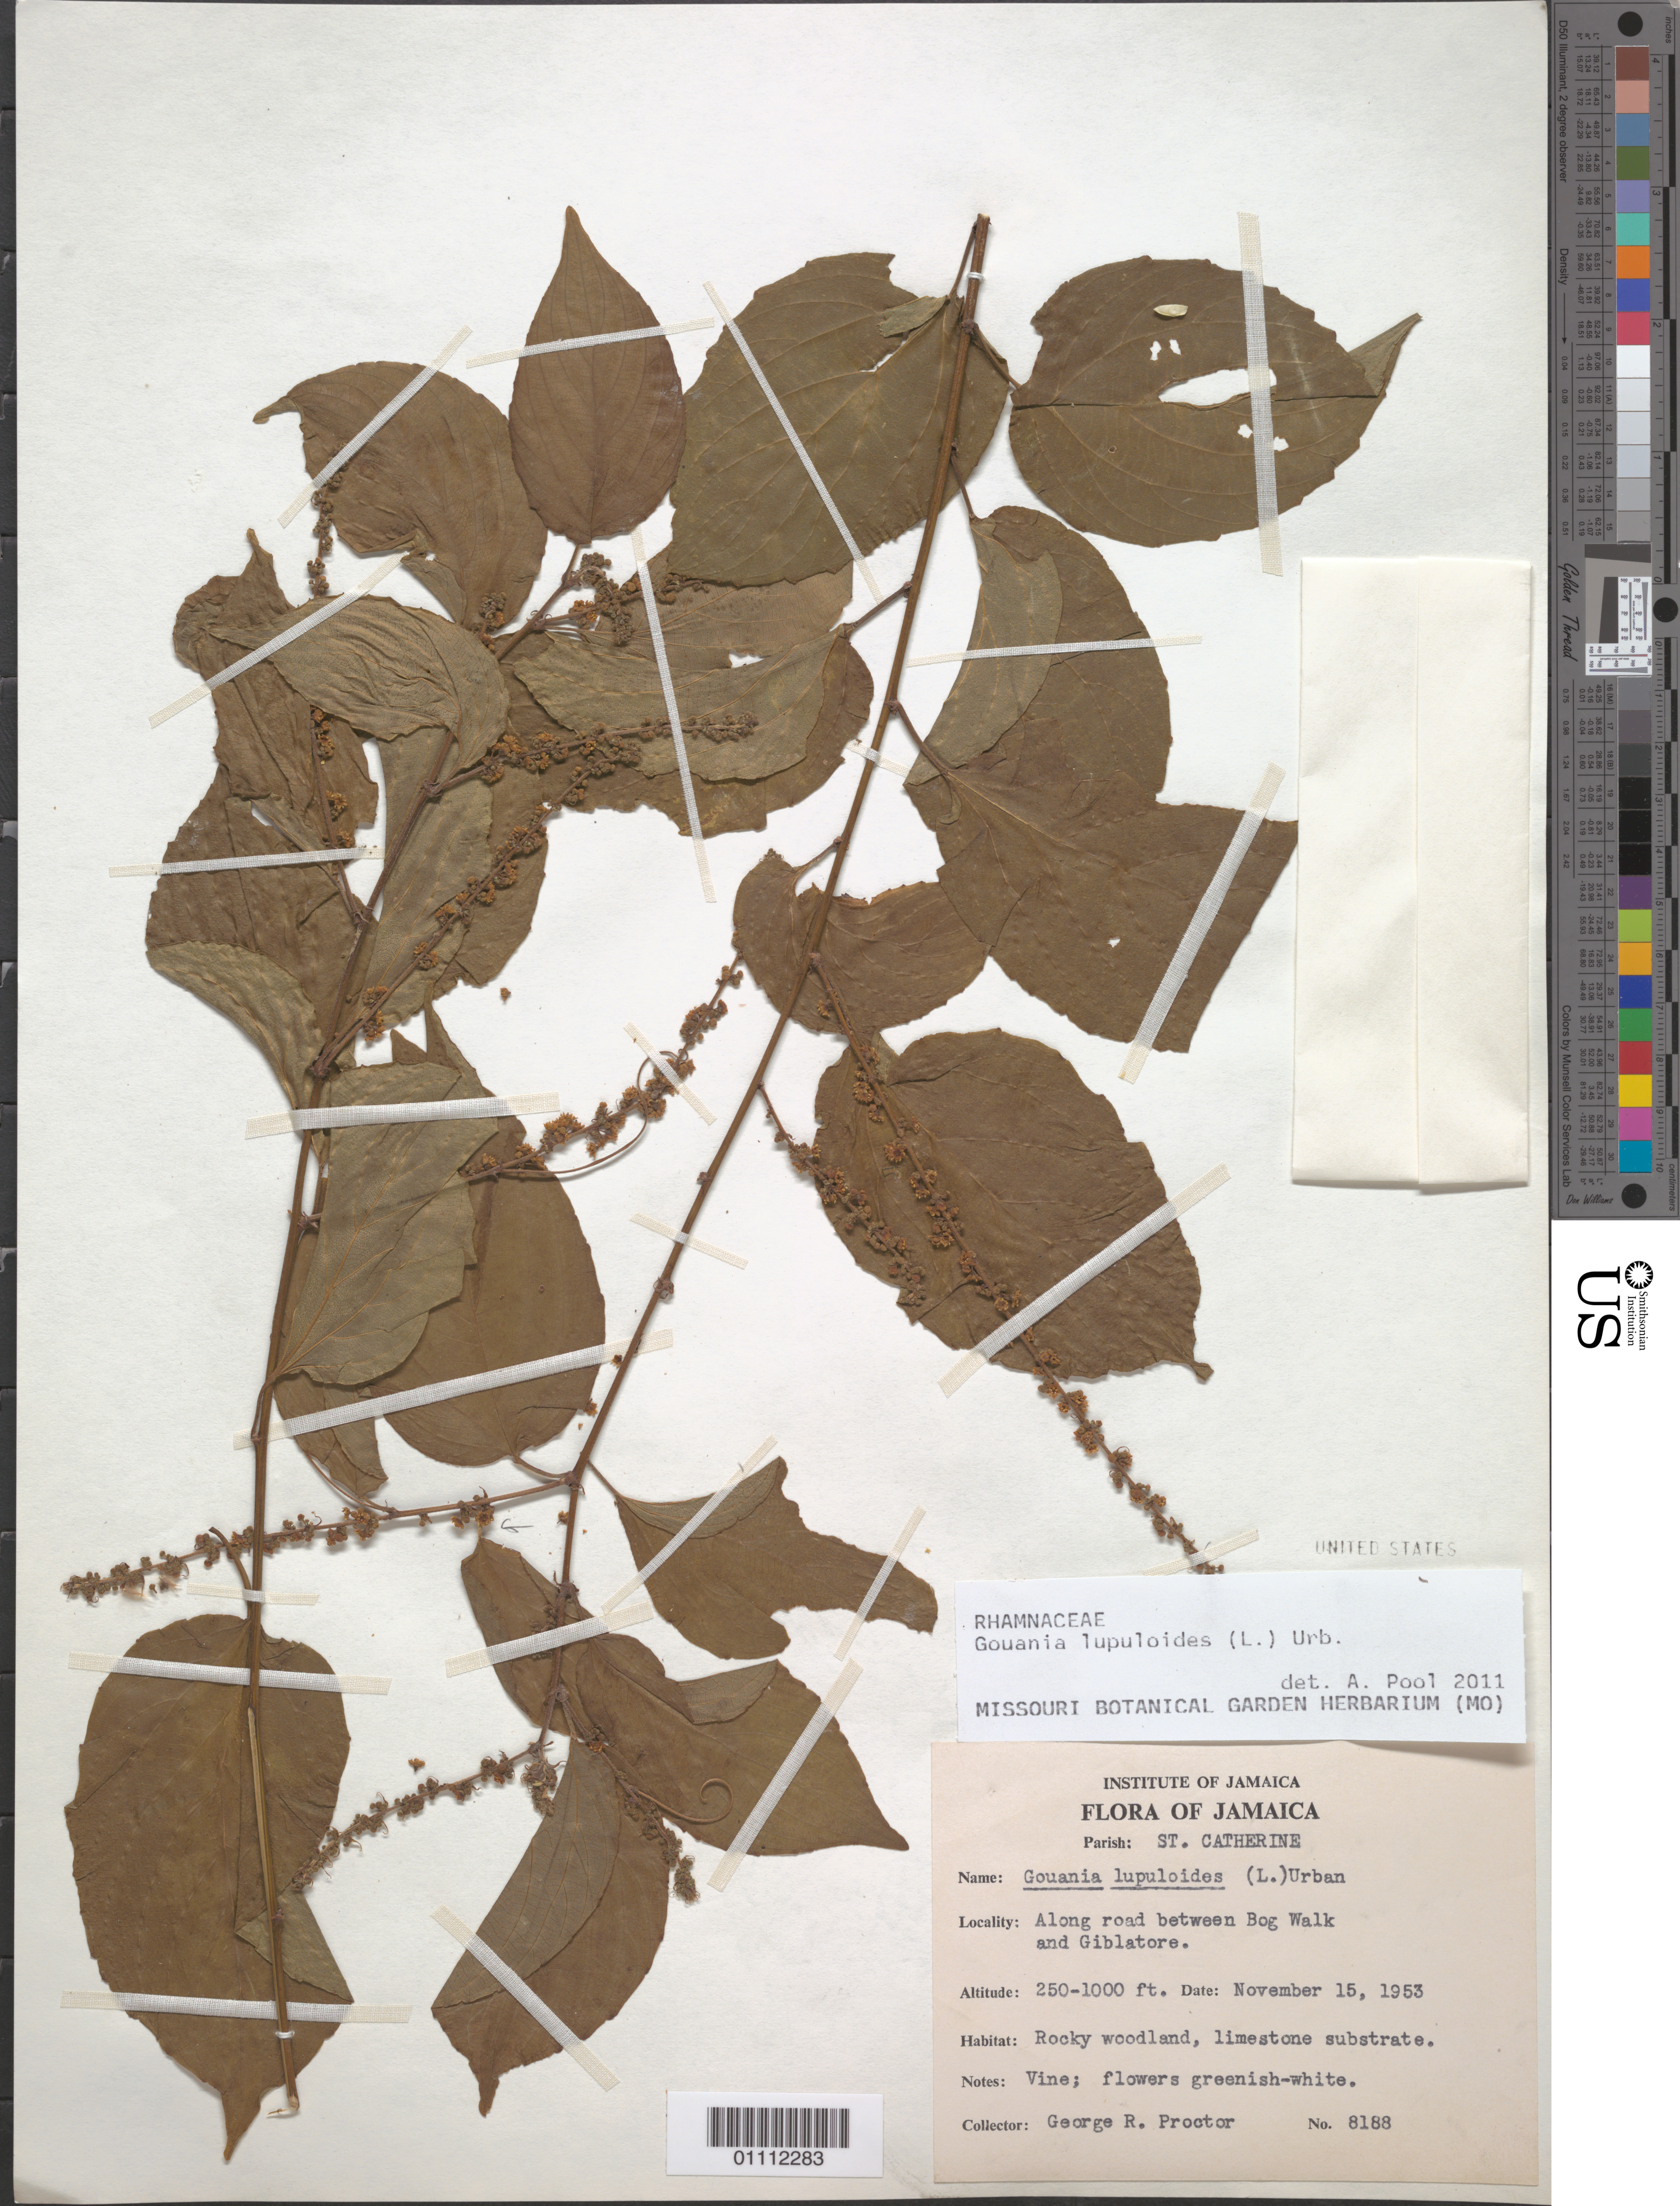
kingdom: Plantae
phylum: Tracheophyta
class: Magnoliopsida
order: Rosales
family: Rhamnaceae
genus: Gouania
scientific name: Gouania lupuloides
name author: (L.) Urb.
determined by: Pool, A., (MO), Missouri Botanical Garden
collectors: G. R. Proctor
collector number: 8188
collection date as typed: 15 Nov 1953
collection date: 1953-11-15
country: Jamaica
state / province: Saint Catherine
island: Jamaica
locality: Bog Walk to Giblatore road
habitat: Rocky woodland, limestone substrate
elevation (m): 76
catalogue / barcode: US 2572084